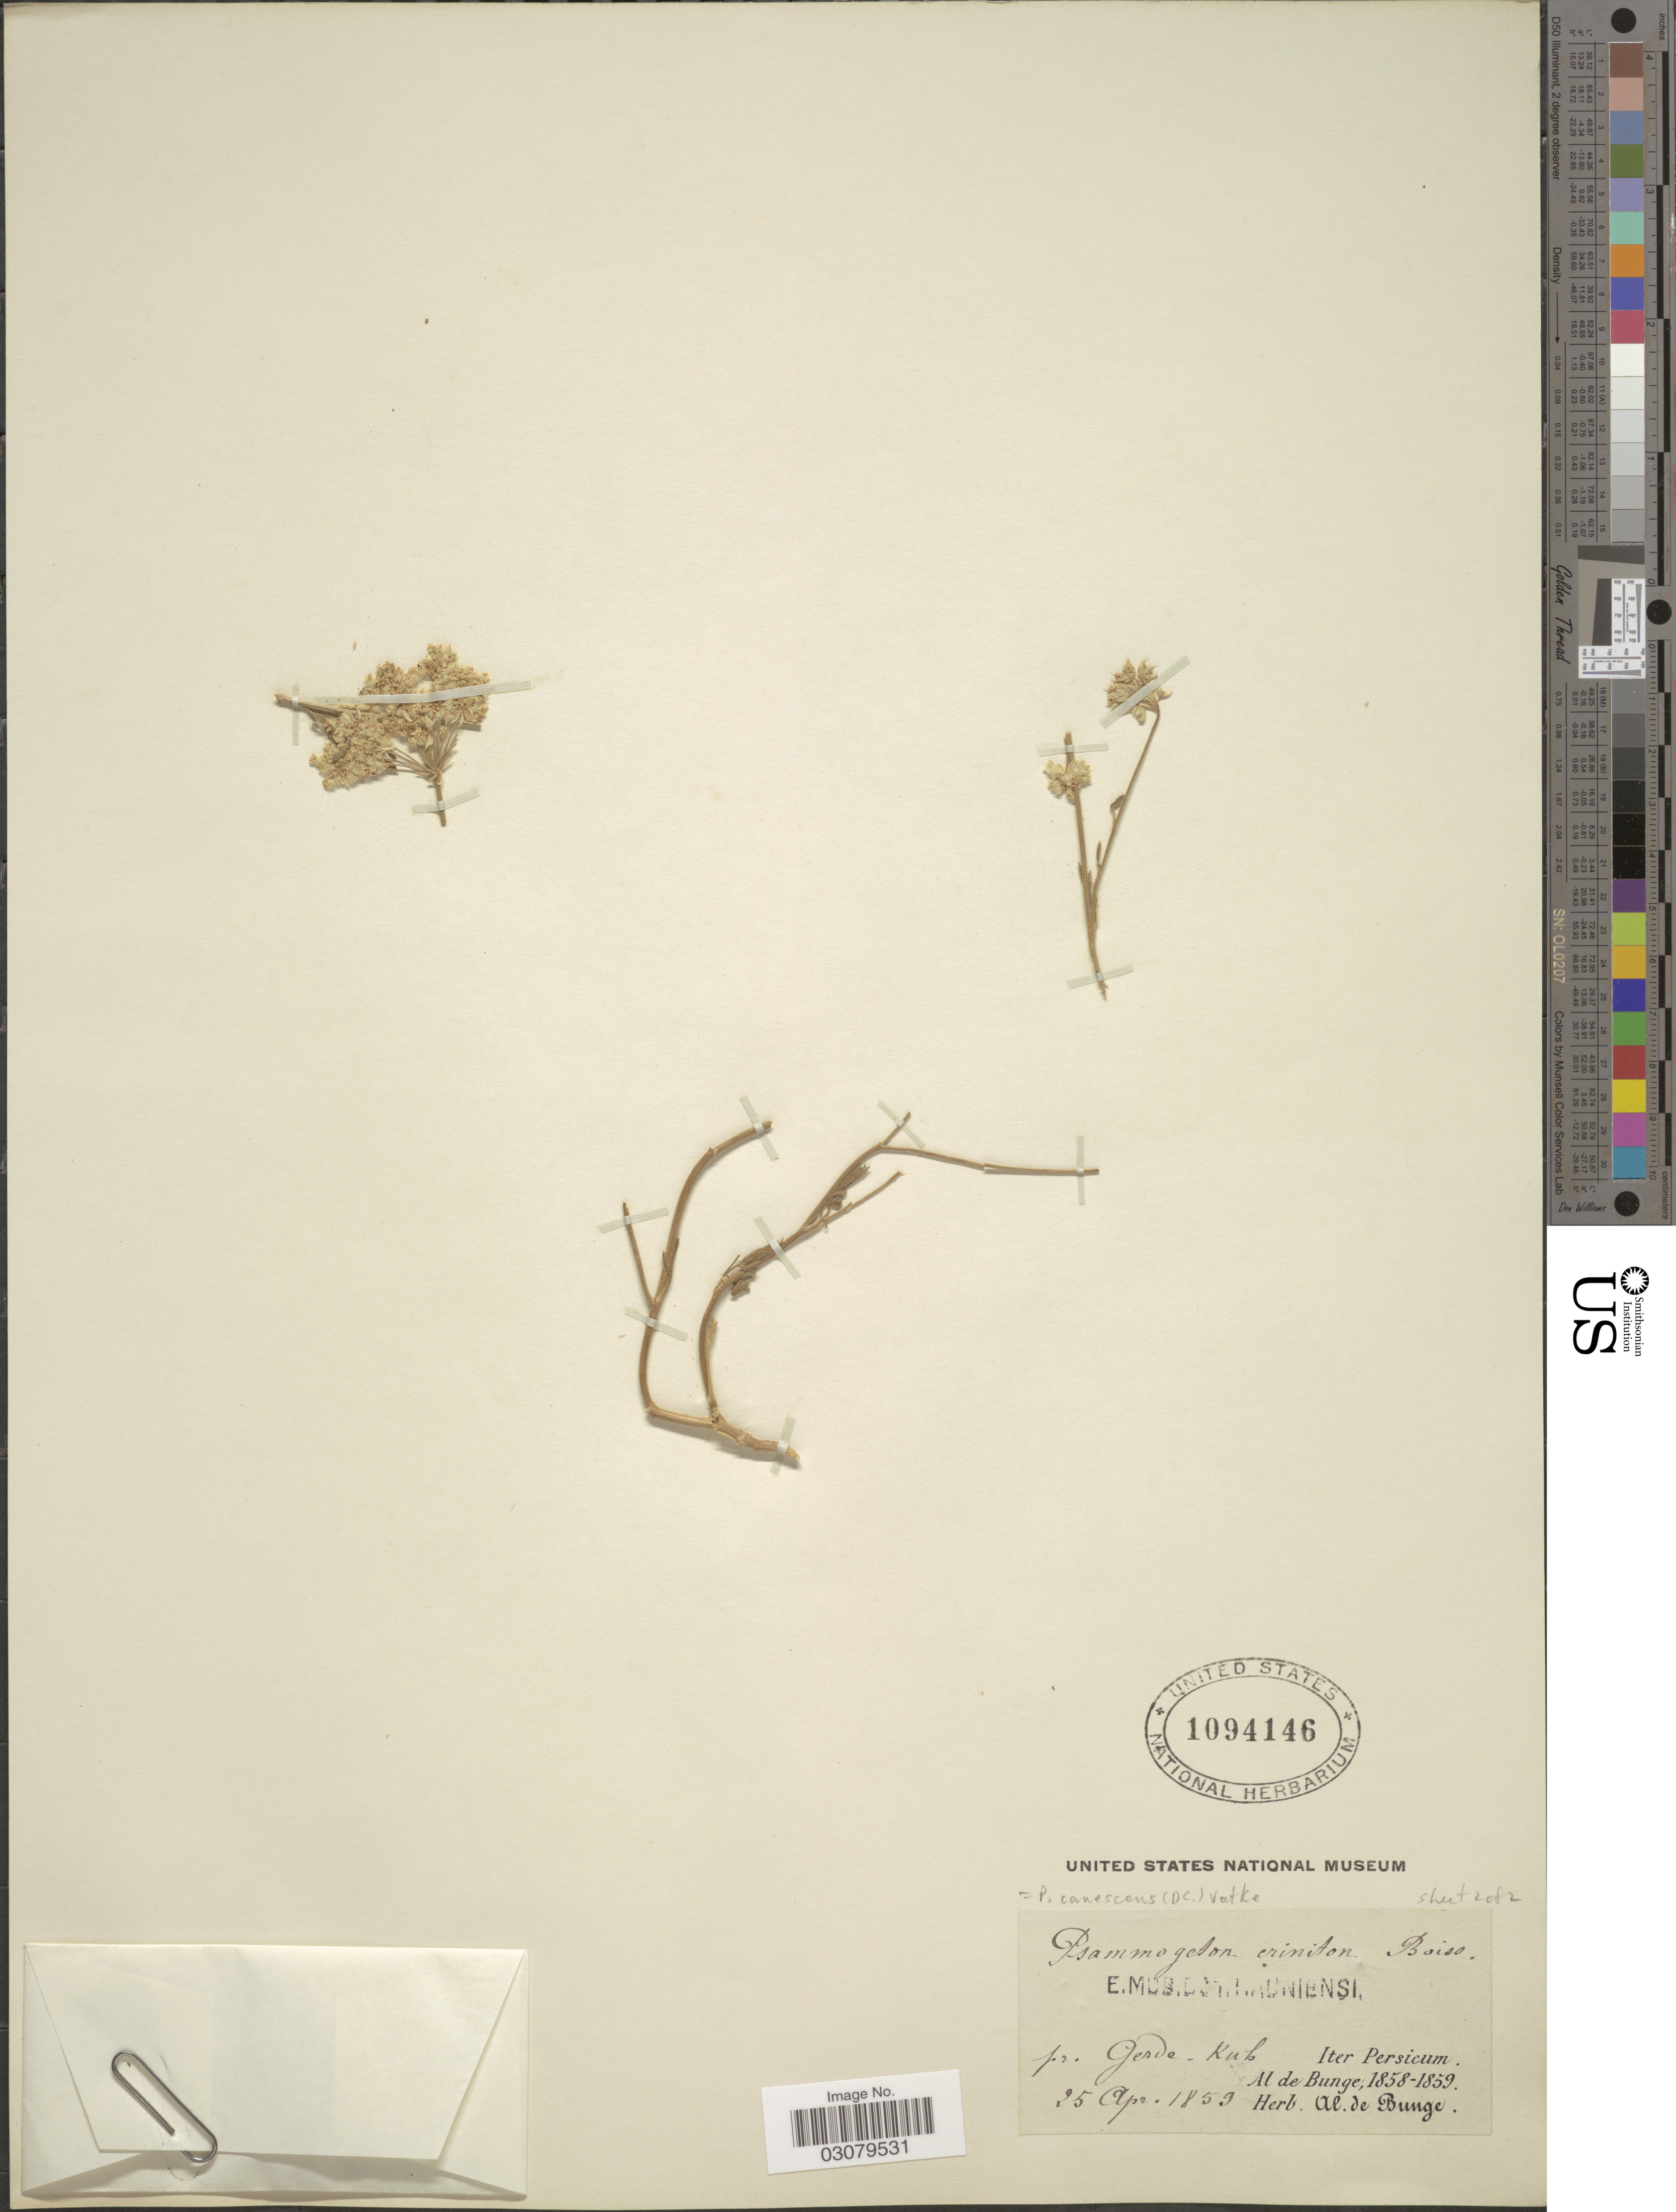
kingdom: Plantae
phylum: Tracheophyta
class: Magnoliopsida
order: Apiales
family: Apiaceae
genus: Psammogeton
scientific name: Psammogeton canescens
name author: Vatke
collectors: A. de Bunge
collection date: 1859-04-25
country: Iran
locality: Pr. Gerde-Kuh. Iter Persicum. Persia.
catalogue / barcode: US 1094146